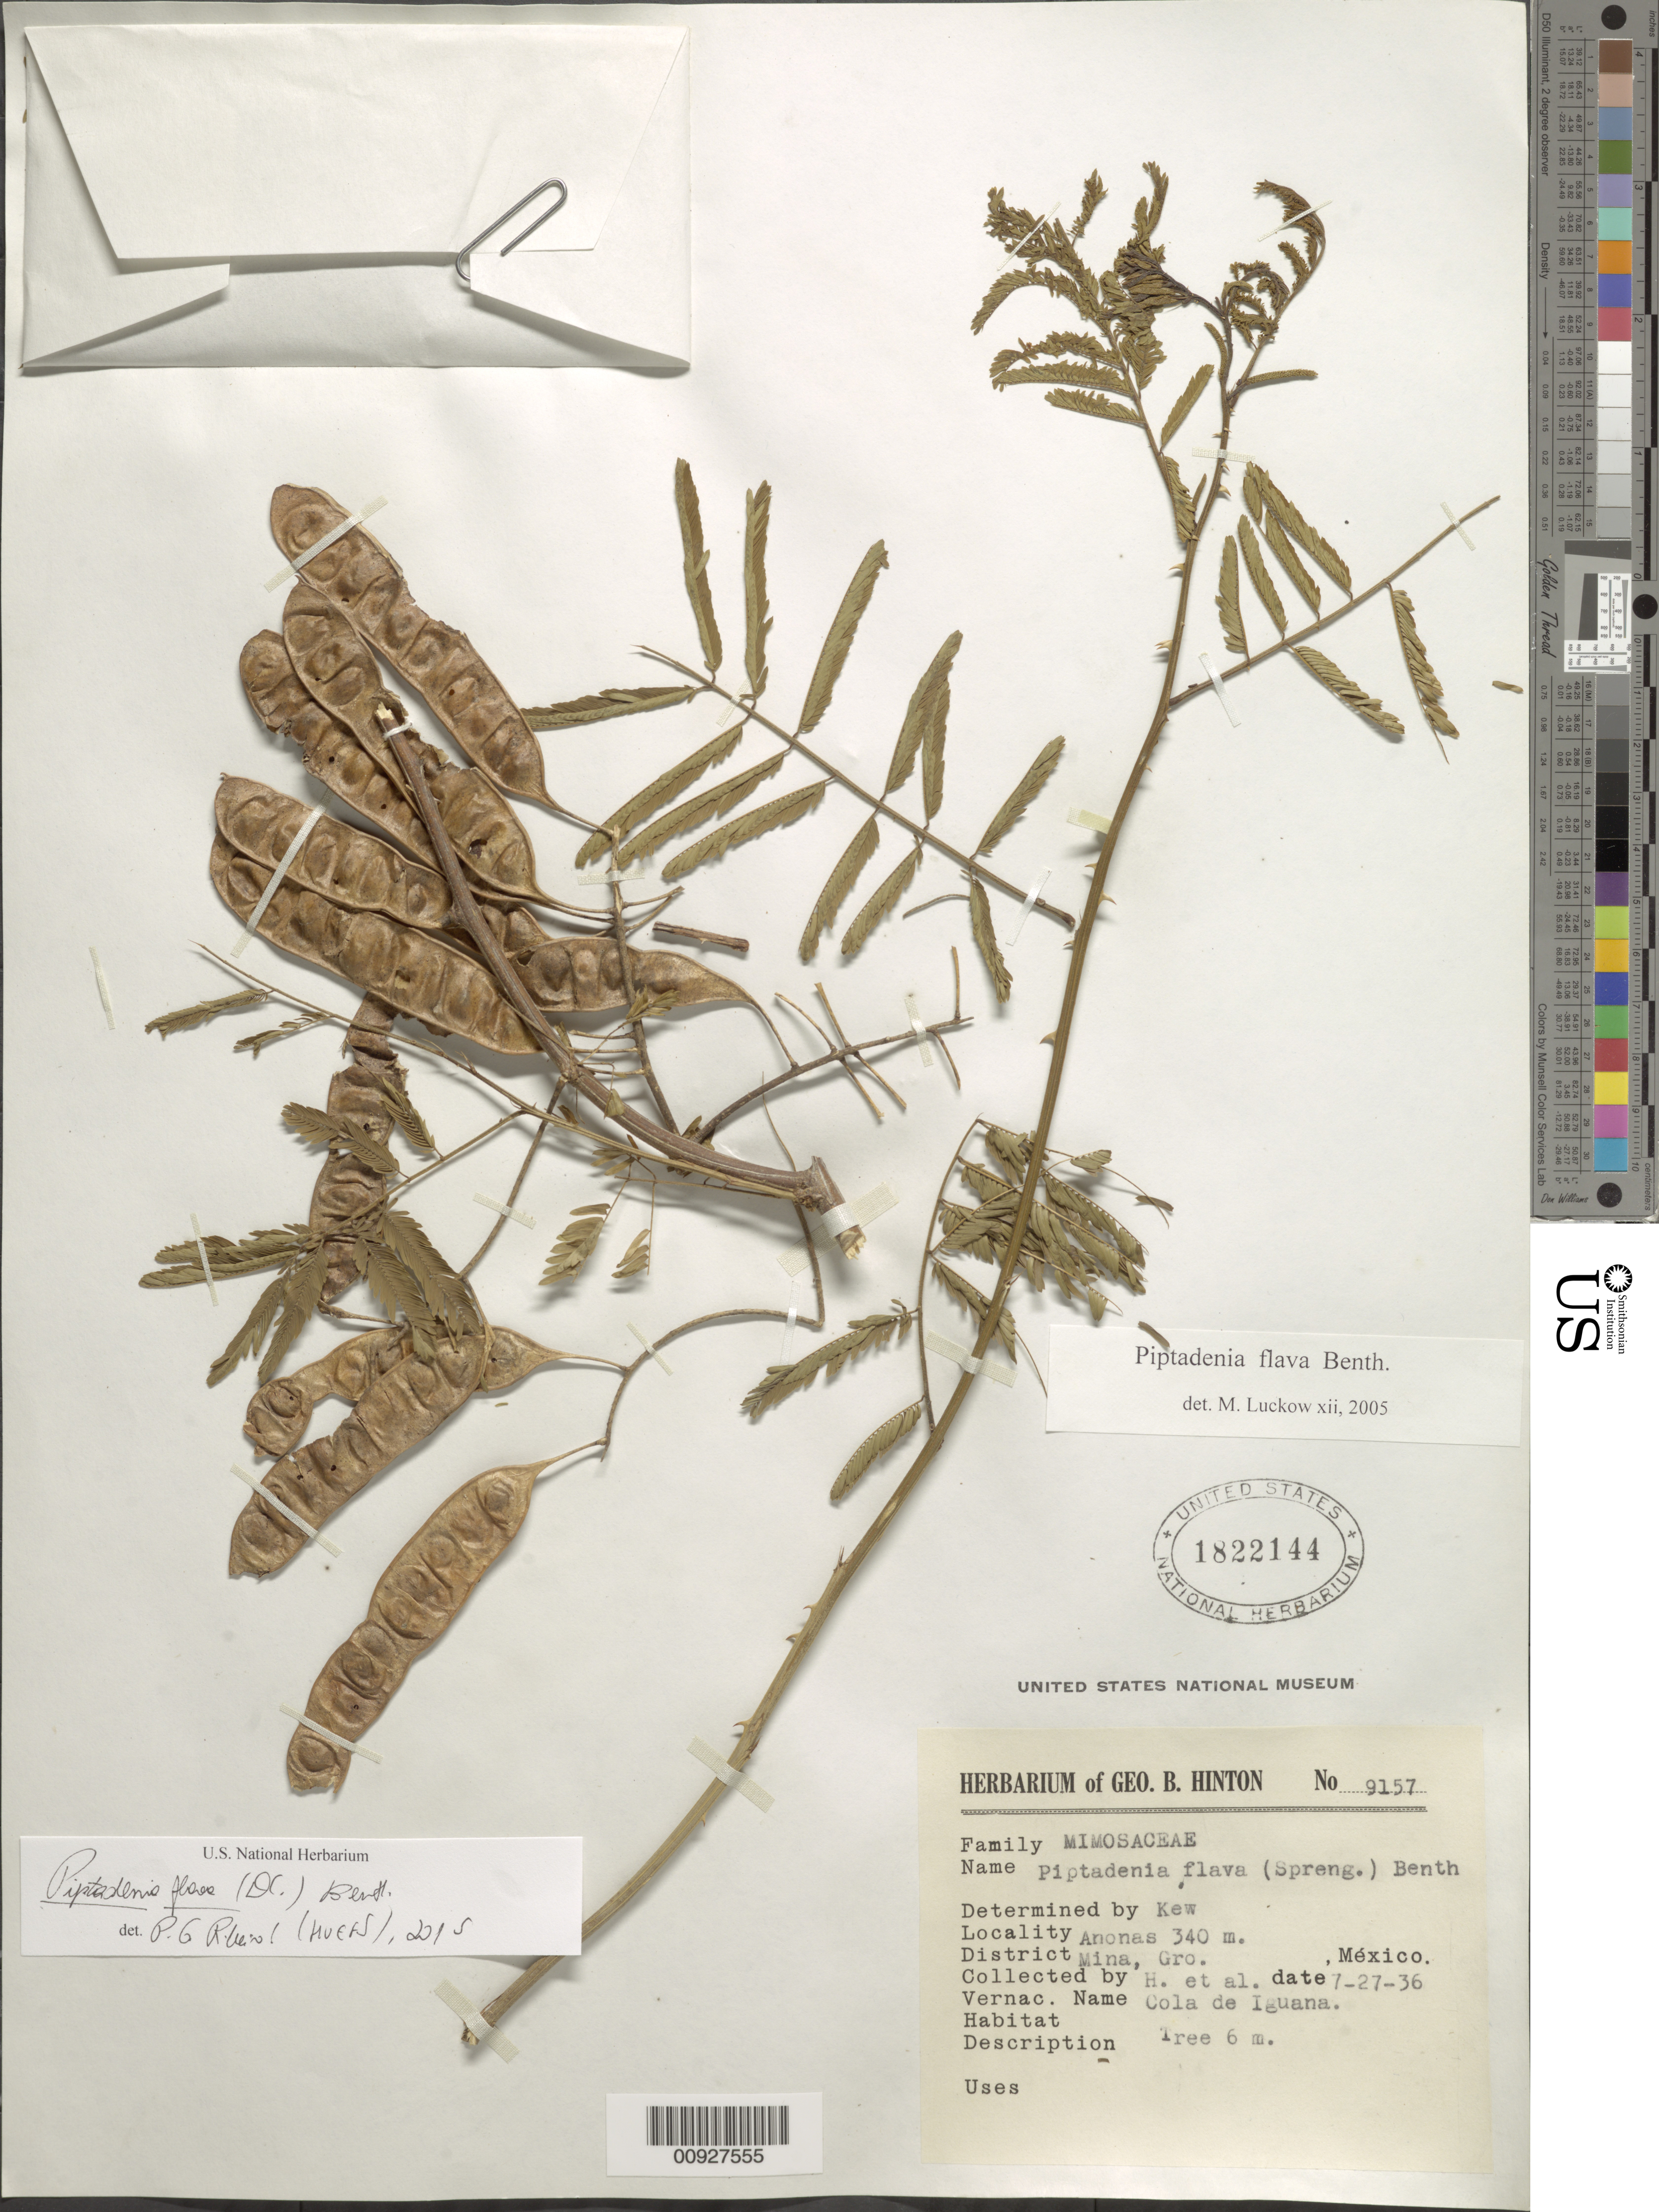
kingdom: Plantae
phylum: Tracheophyta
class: Magnoliopsida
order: Fabales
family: Fabaceae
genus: Piptadenia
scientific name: Piptadenia flava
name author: (DC.) Benth.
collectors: G. B. Hinton & et al.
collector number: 9157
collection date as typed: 27 Jul 1936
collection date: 1936-07-27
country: Mexico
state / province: Guerrero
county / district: Mina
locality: Anonas, District Mina, Guerrero.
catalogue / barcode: US 1822144